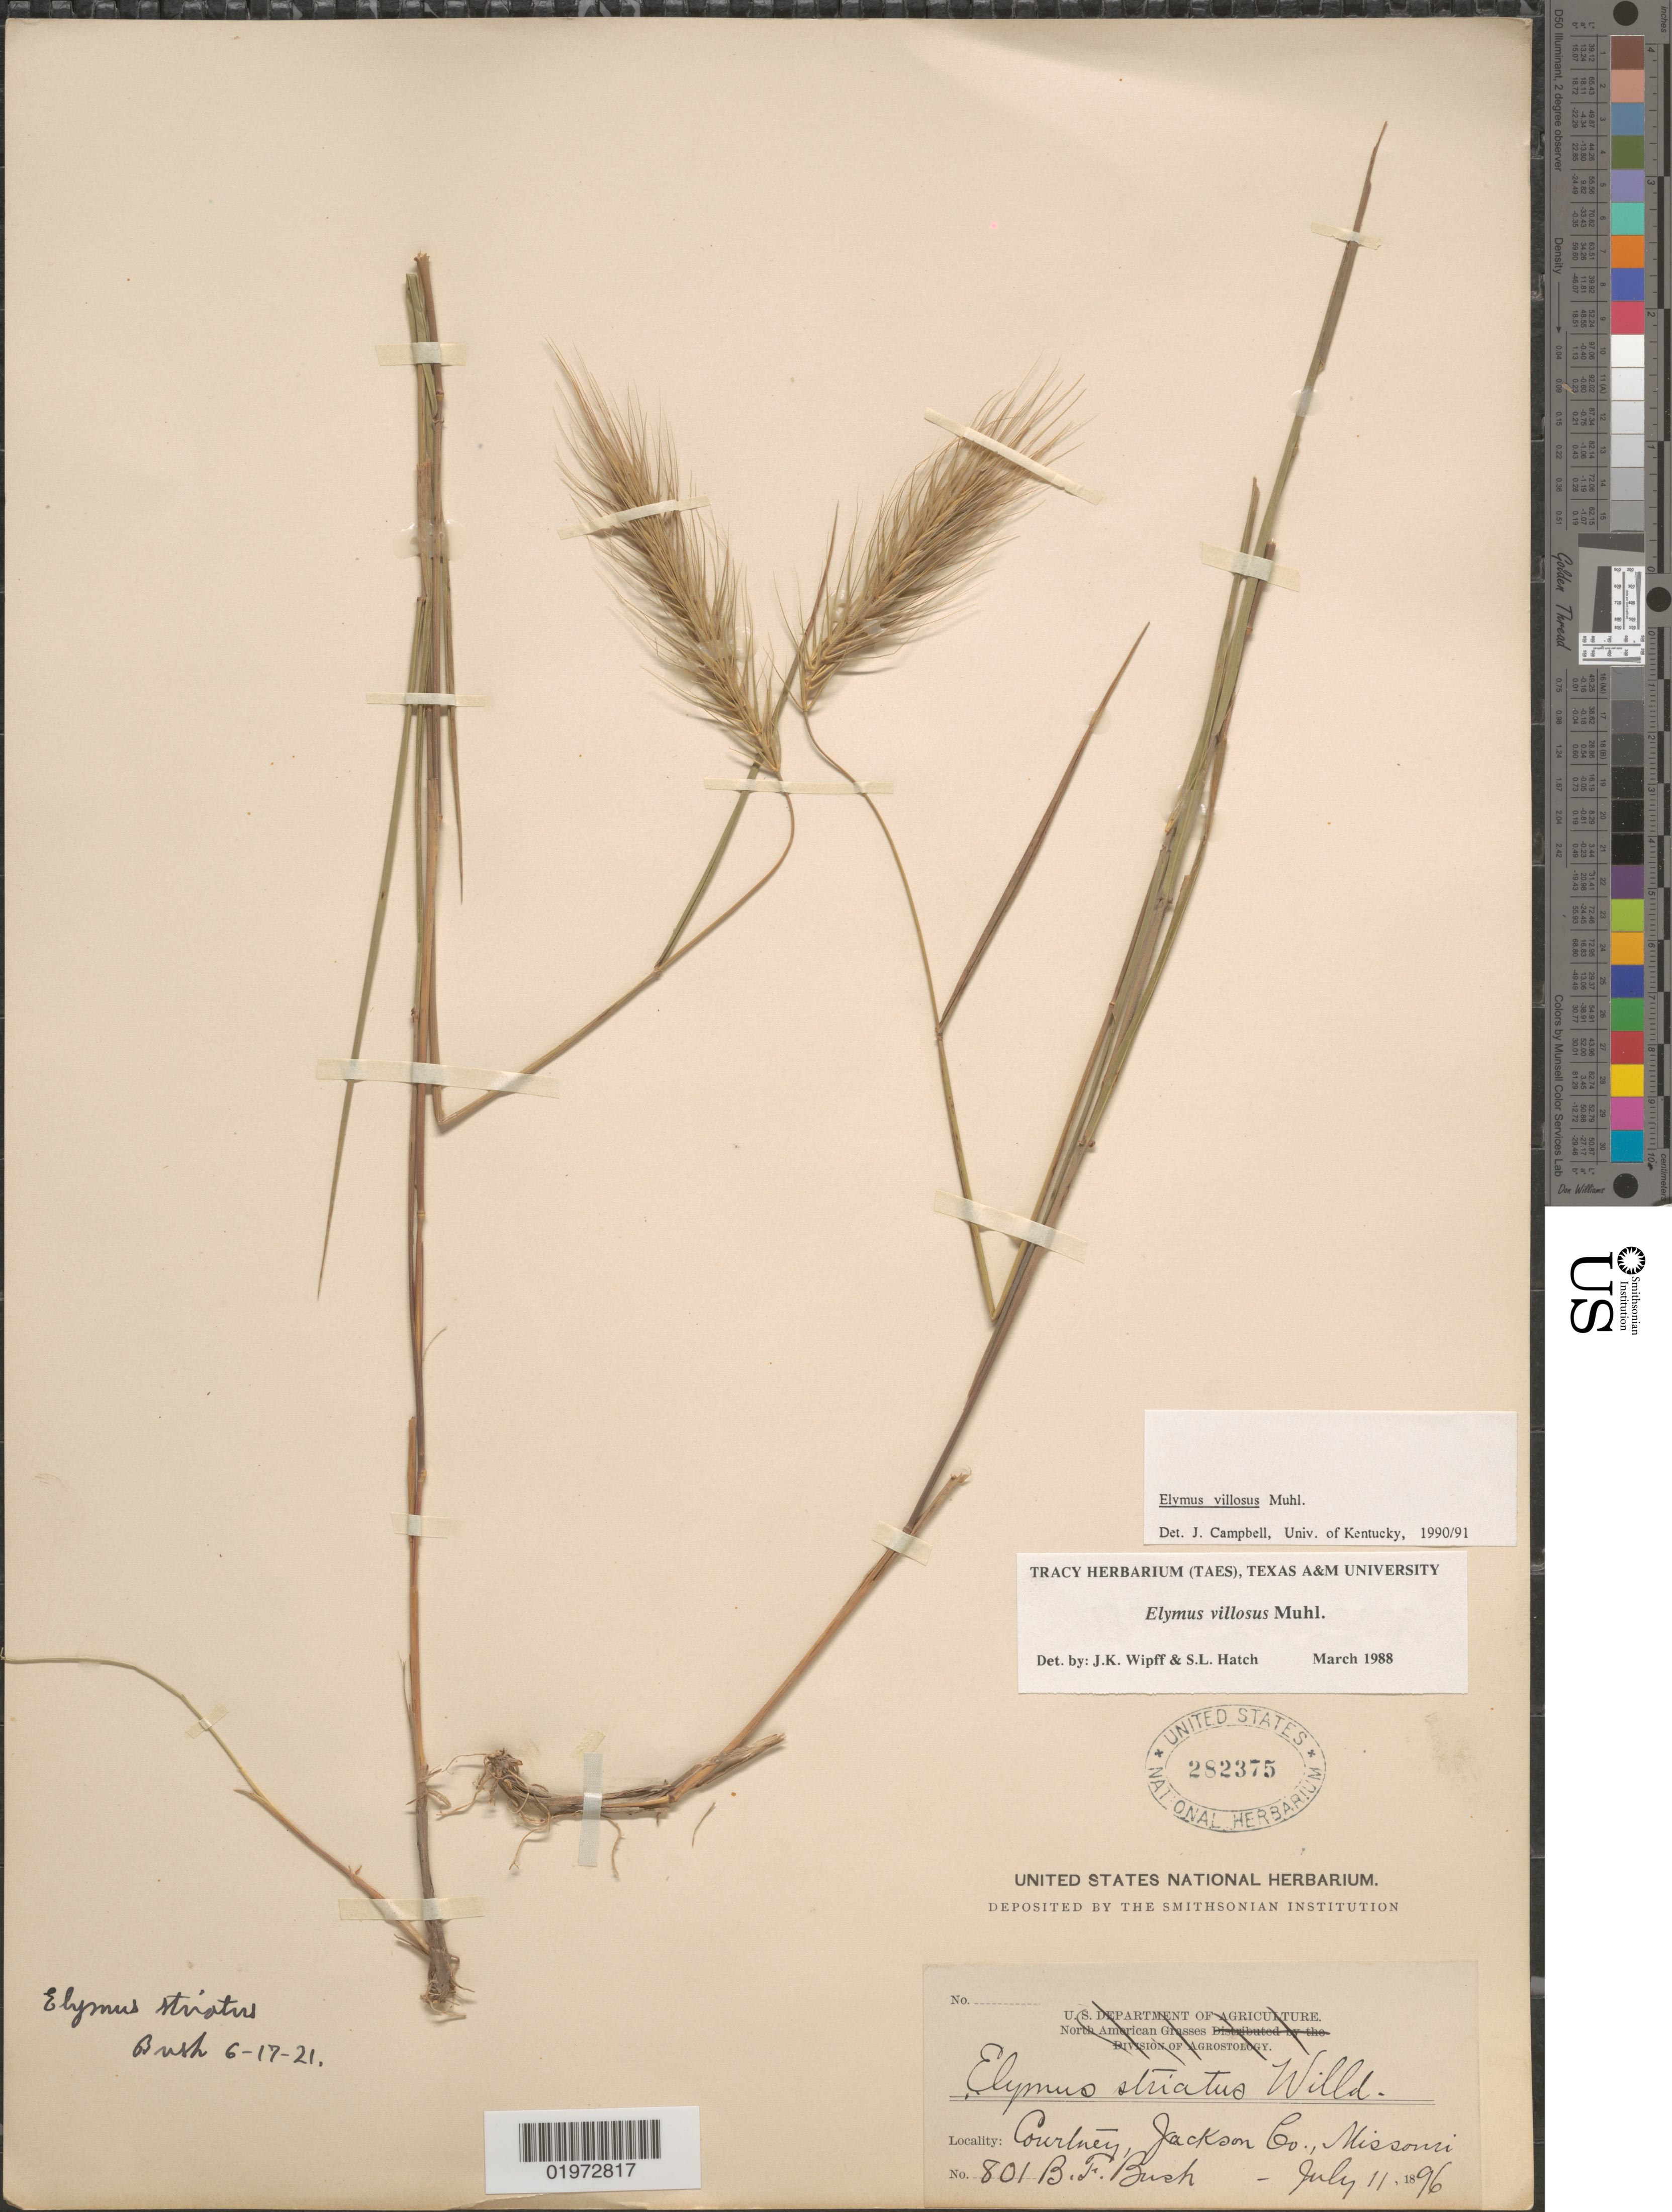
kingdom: Plantae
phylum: Tracheophyta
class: Liliopsida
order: Poales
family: Poaceae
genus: Elymus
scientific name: Elymus villosus var. arkansanus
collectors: B. F. Bush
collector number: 801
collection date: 1896-07-11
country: United States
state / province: Missouri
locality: Courtney, Jackson Co.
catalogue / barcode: US 282375